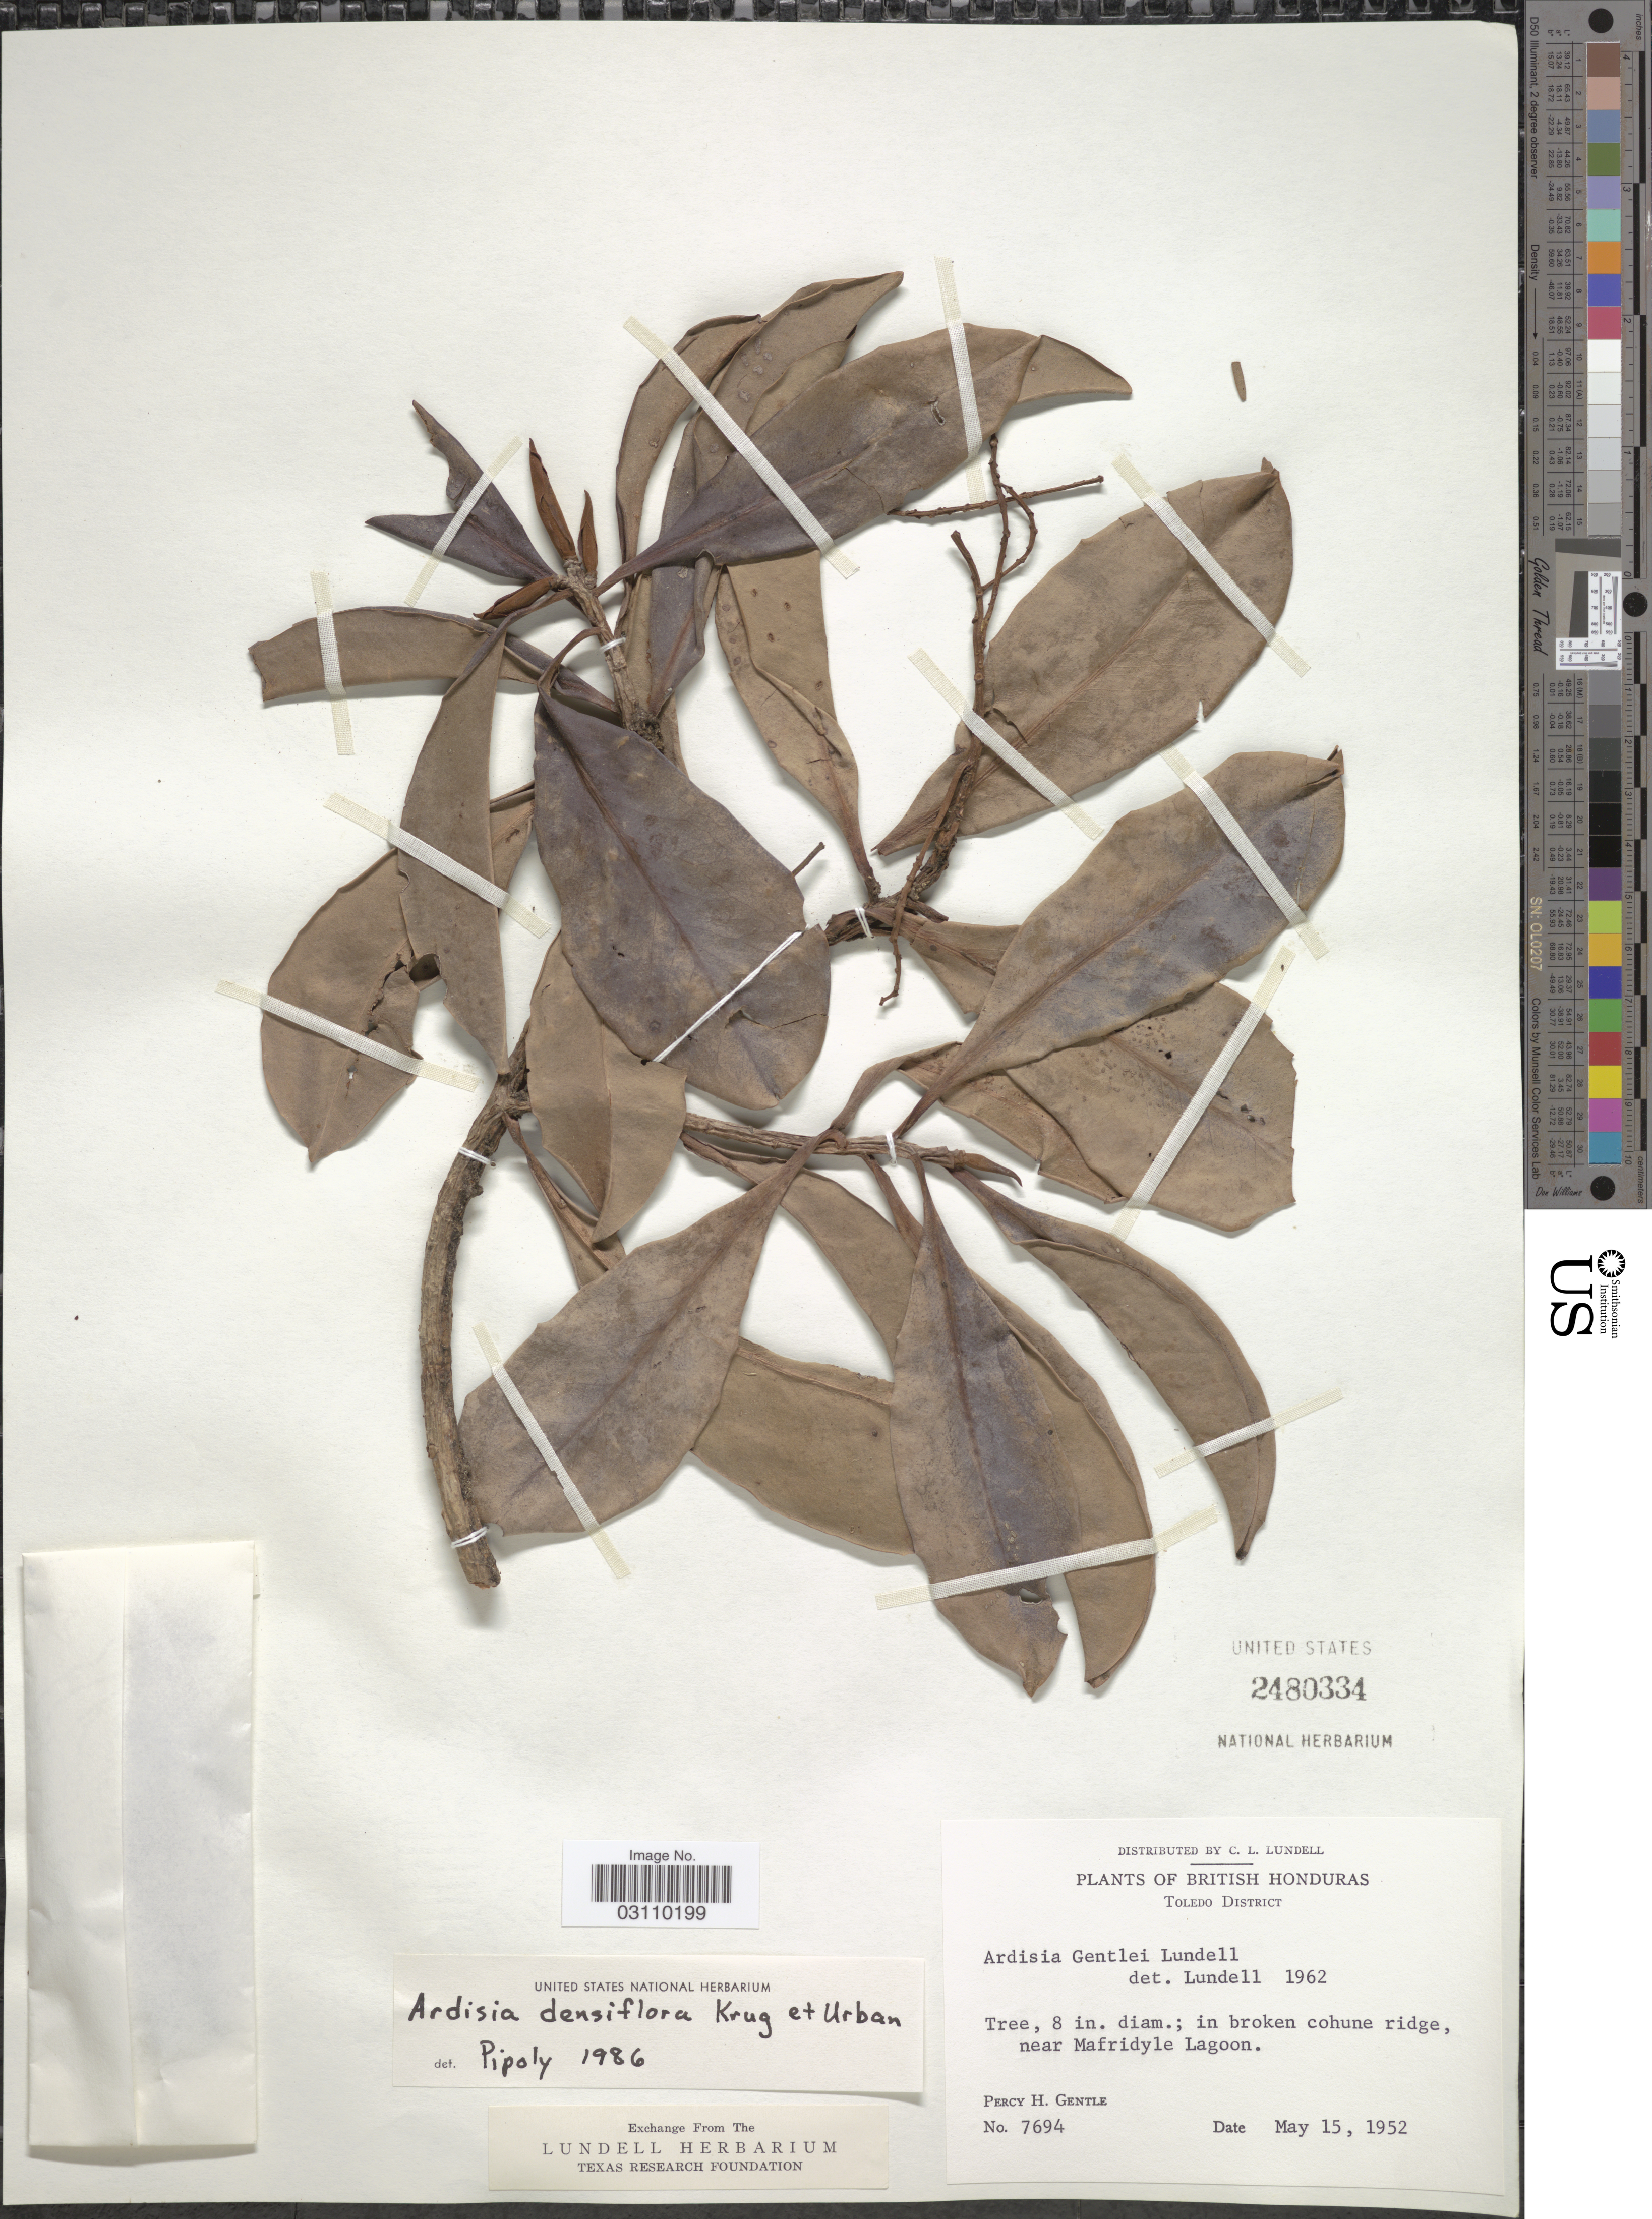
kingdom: Plantae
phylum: Tracheophyta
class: Magnoliopsida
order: Ericales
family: Primulaceae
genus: Ardisia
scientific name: Ardisia densiflora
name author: Krug & Urb.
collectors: P. H. Gentle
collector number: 7694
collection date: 1952-05-15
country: Belize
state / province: Toledo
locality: British Honduras, Toledo District, in broken cohune ridge, near Mafridyle Lagoon.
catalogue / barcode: US 2480334